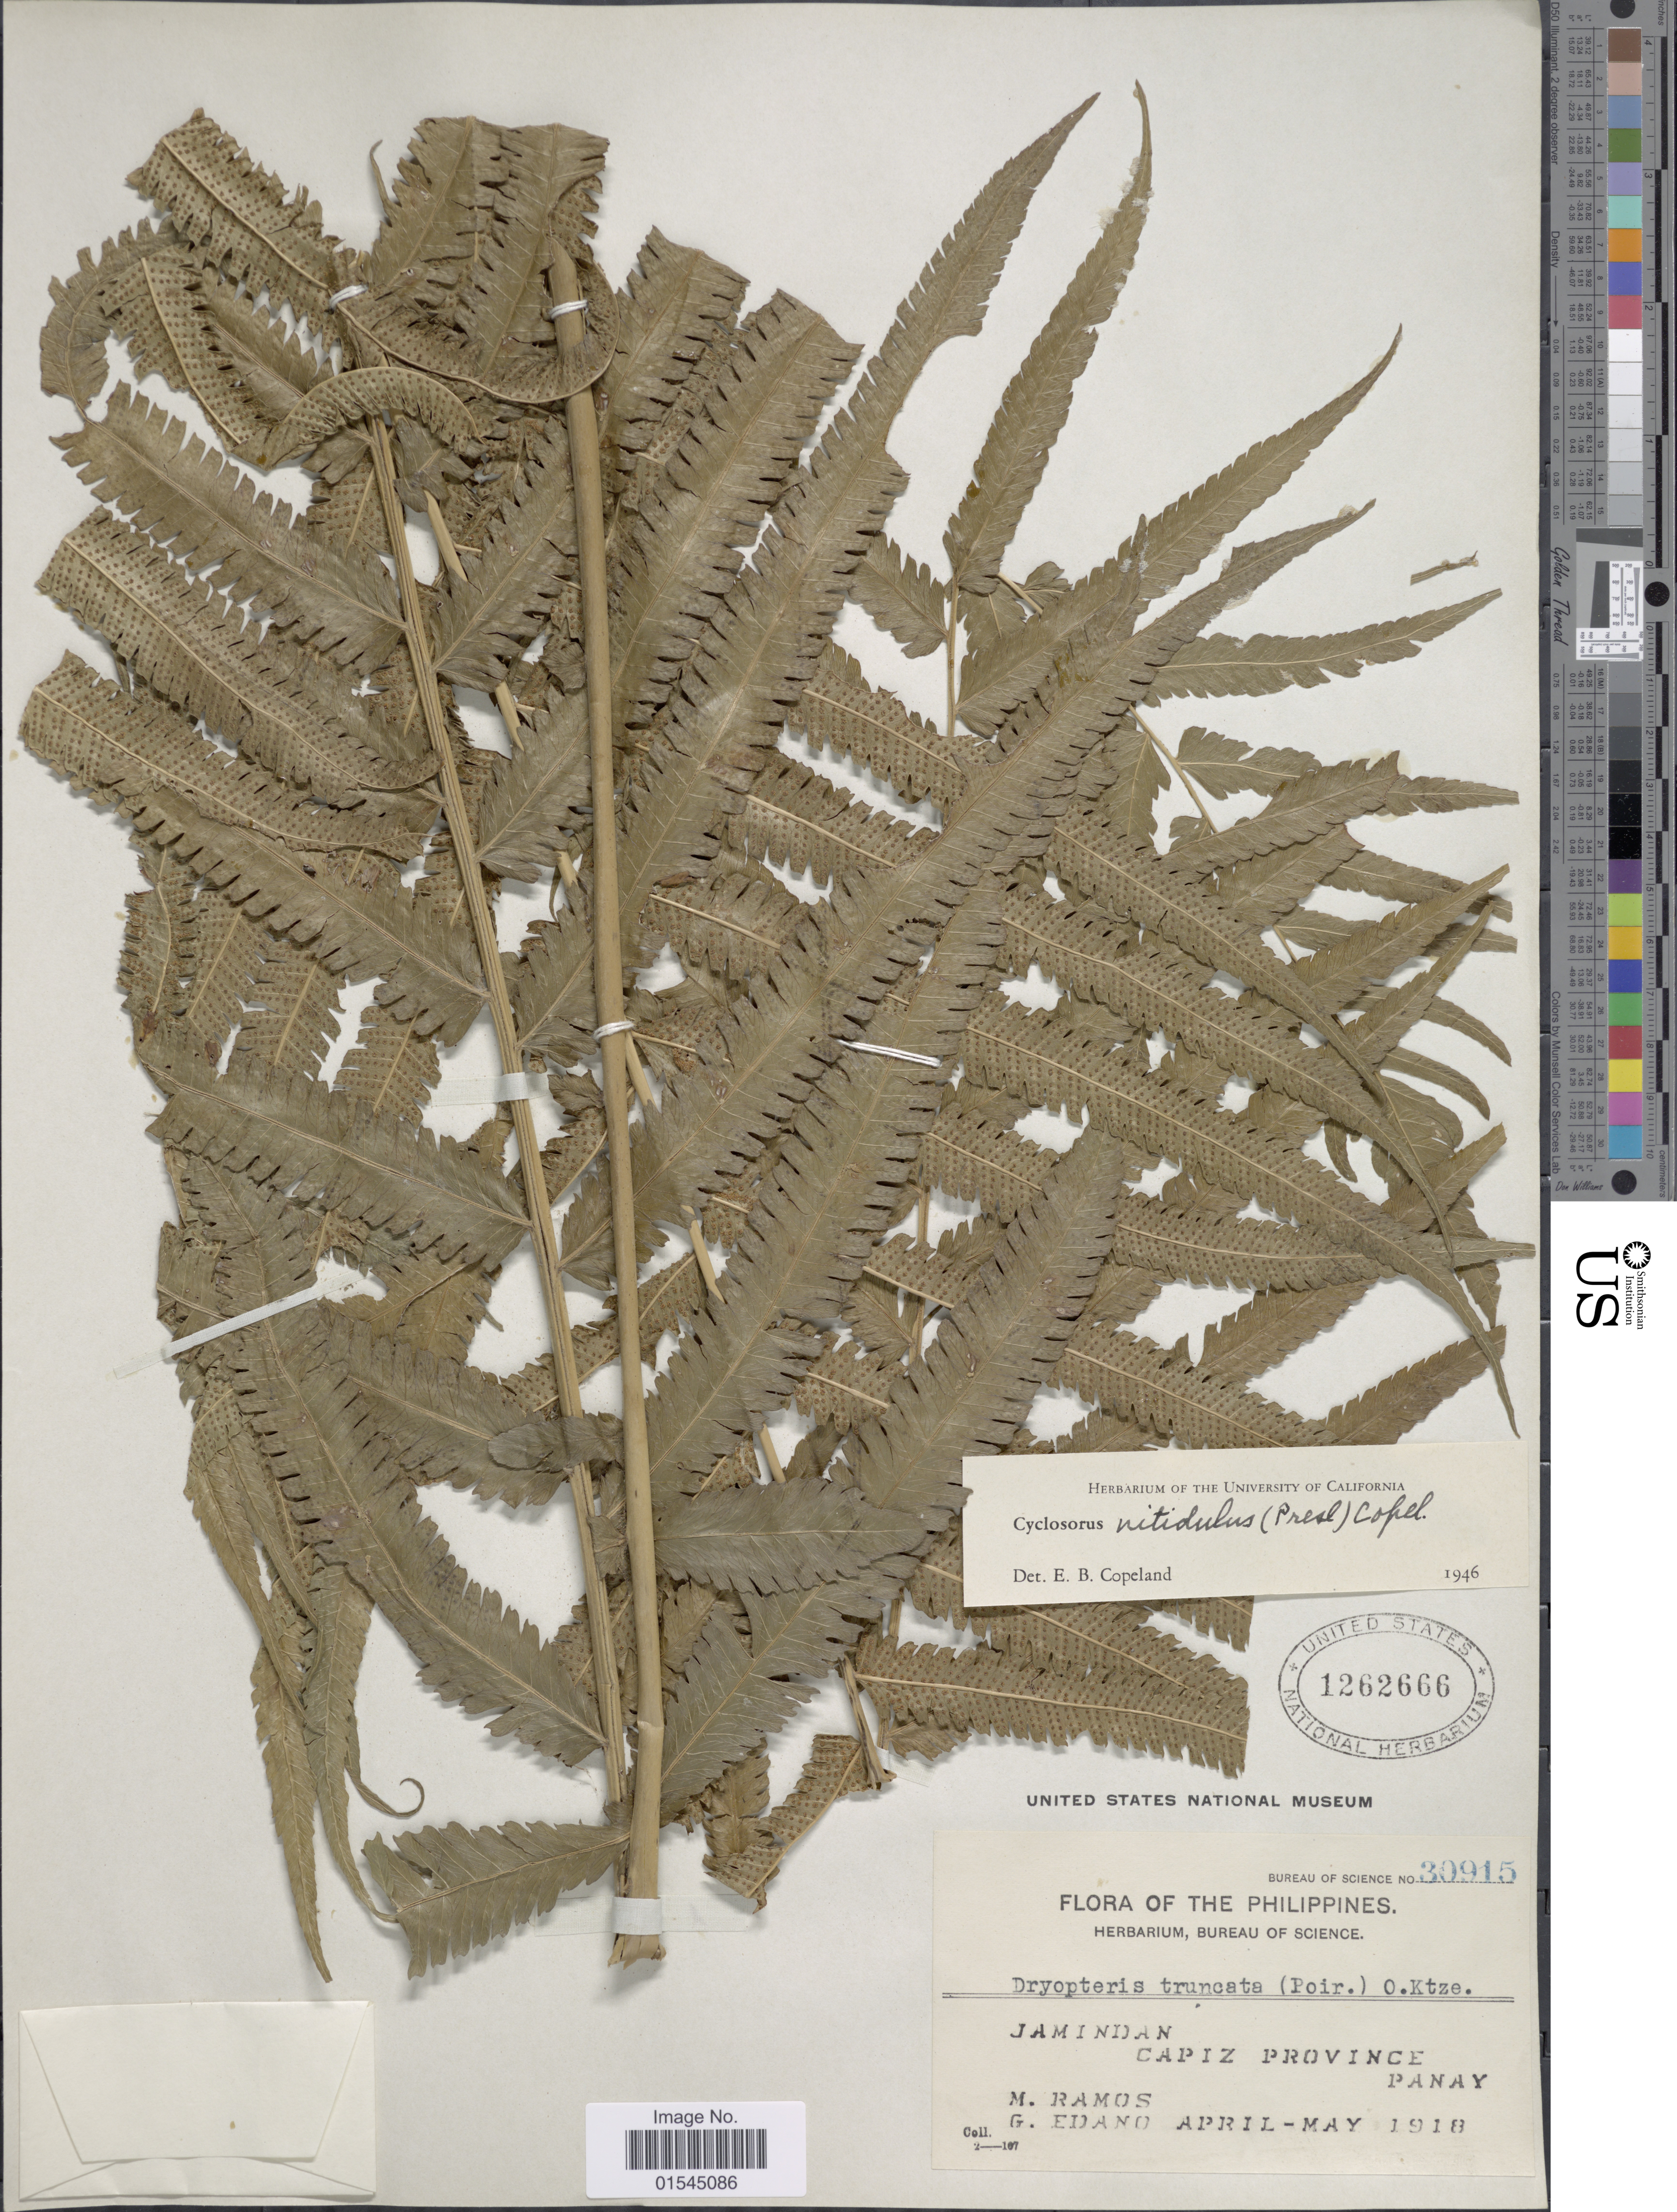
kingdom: Plantae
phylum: Tracheophyta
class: Polypodiopsida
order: Polypodiales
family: Thelypteridaceae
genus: Sphaerostephanos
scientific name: Sphaerostephanos productus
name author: (Kaulf.) Holttum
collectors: M. Ramos & G. Edaño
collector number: Bureau of Science 30915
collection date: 1918-04/1918-05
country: Philippines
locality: Jamindan. Capiz Province. Panay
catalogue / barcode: US 1262666